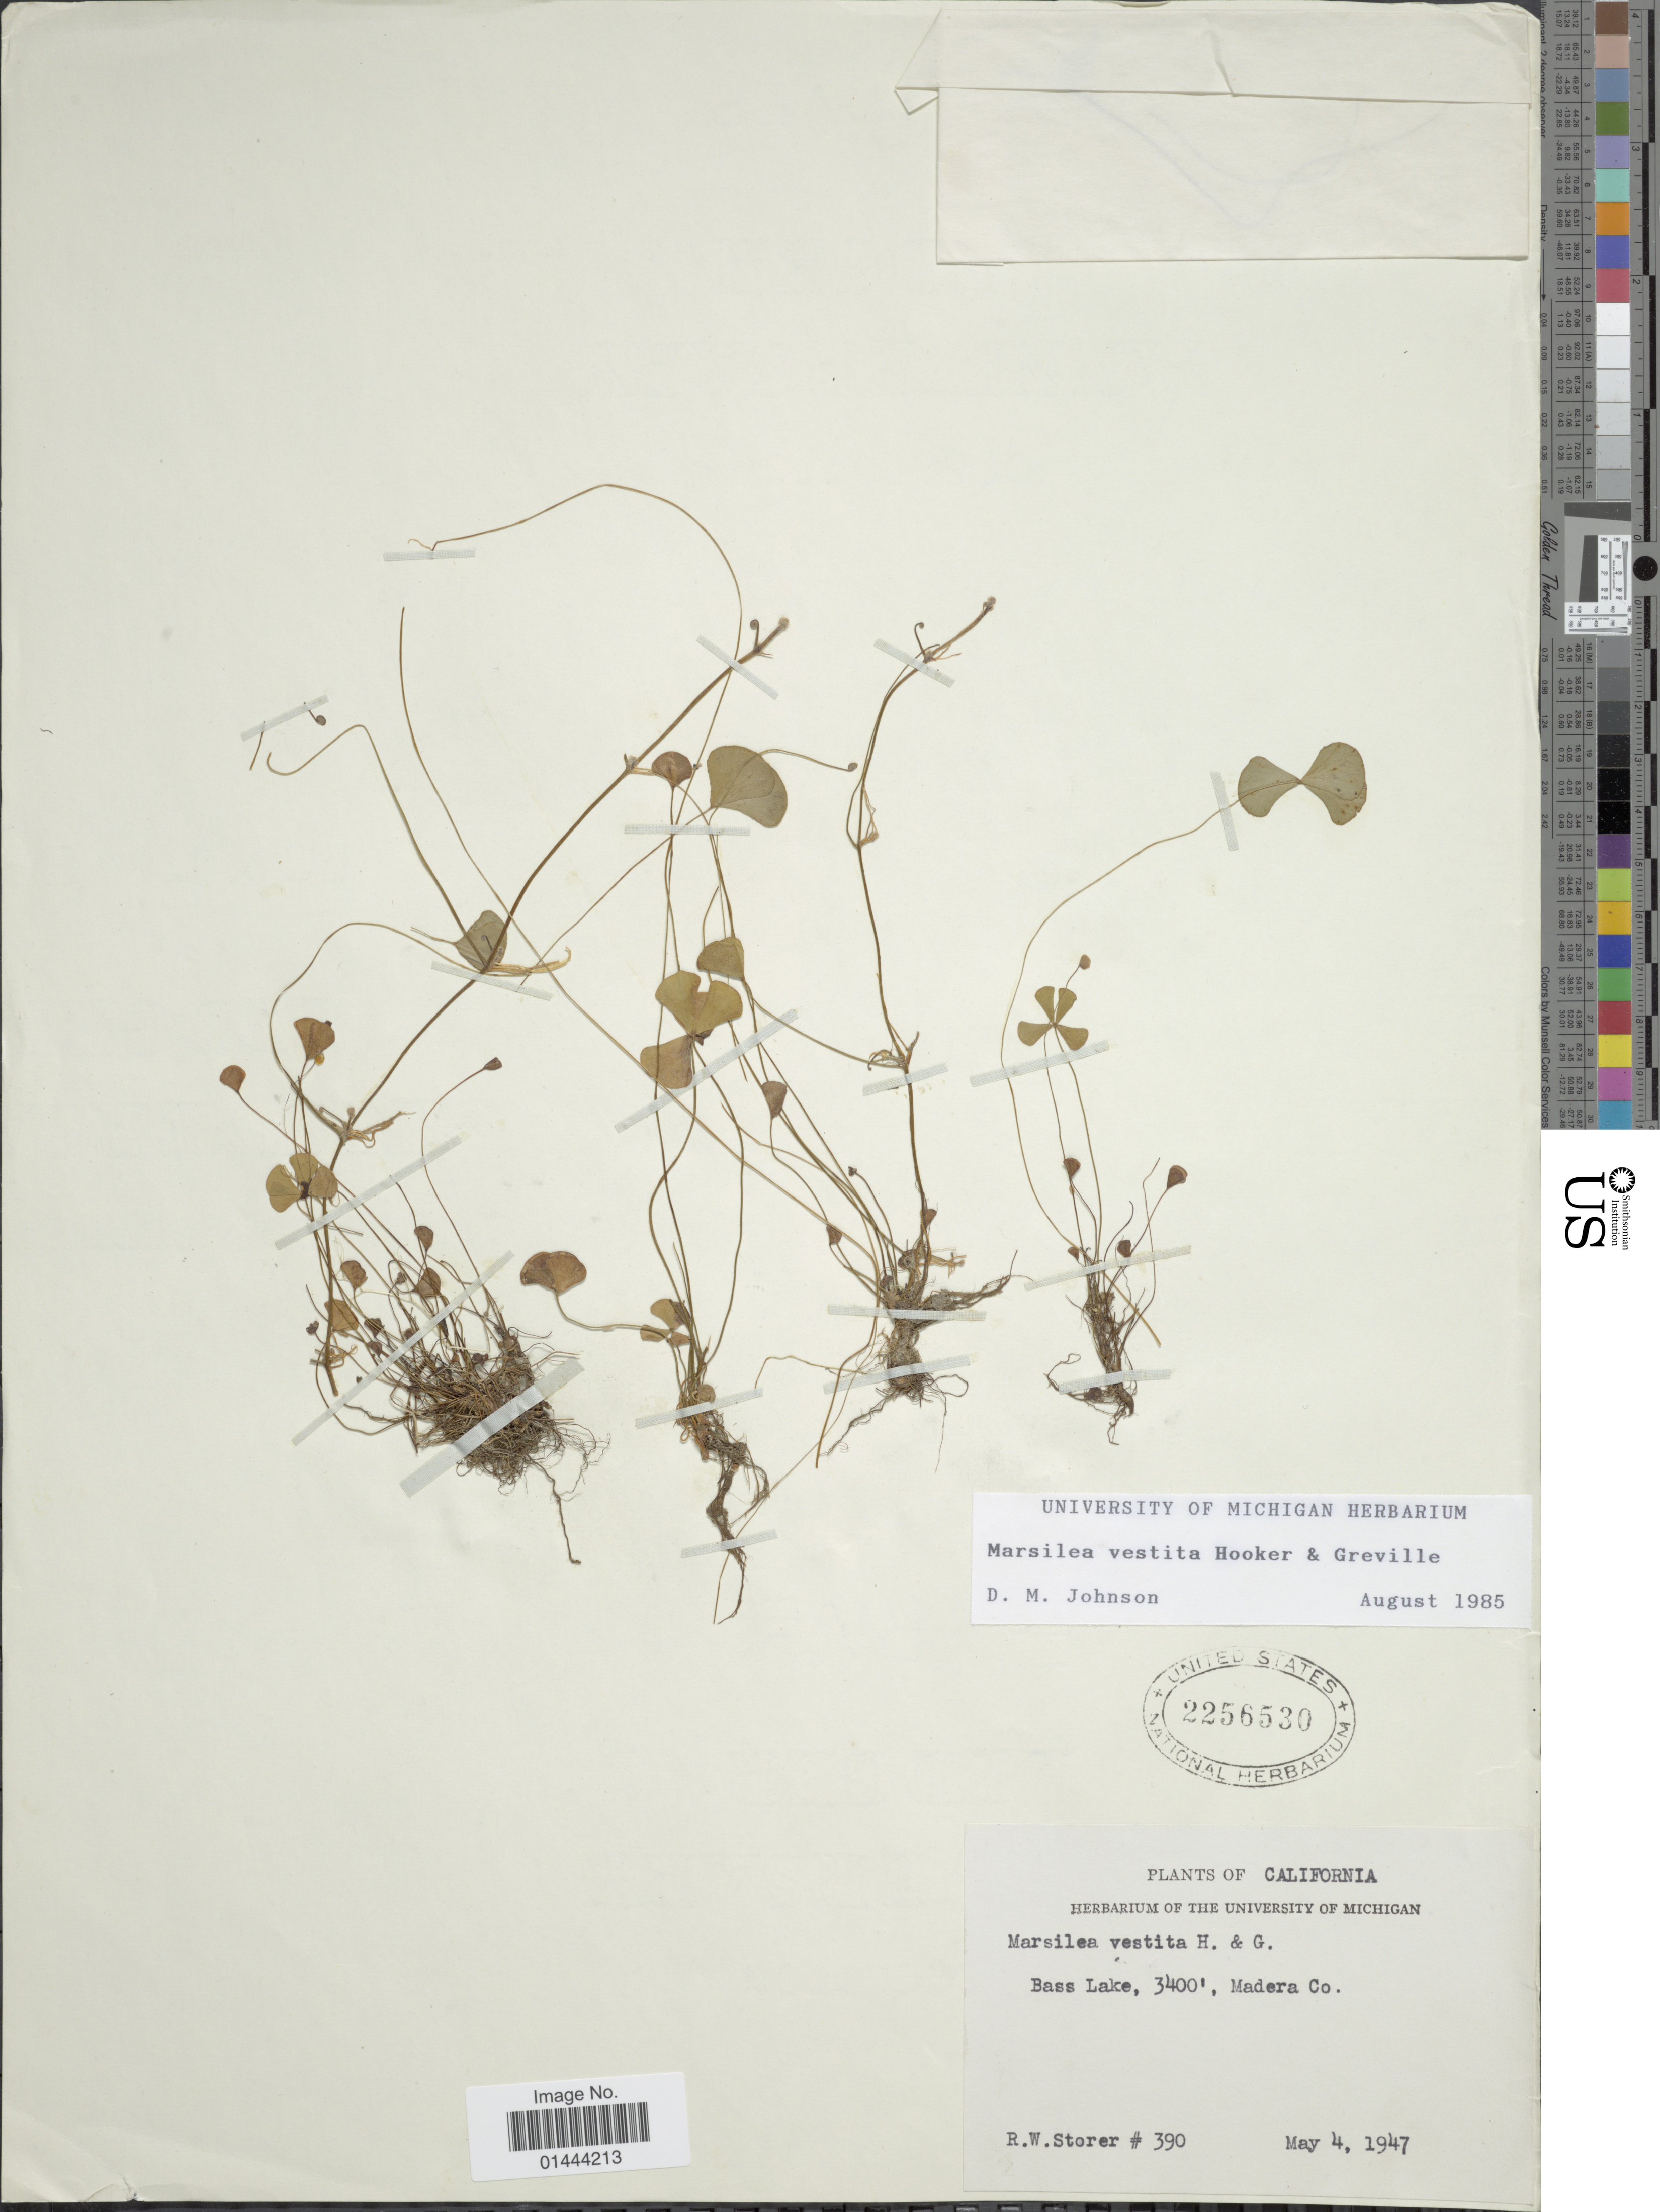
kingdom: Plantae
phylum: Tracheophyta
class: Polypodiopsida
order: Salviniales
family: Marsileaceae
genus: Marsilea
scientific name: Marsilea vestita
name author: Hook. & Grev.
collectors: R. Storer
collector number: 390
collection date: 1947-05-04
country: United States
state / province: California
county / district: Madera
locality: Bass Lake, Madera Co.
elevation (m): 1036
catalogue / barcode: US 2256530